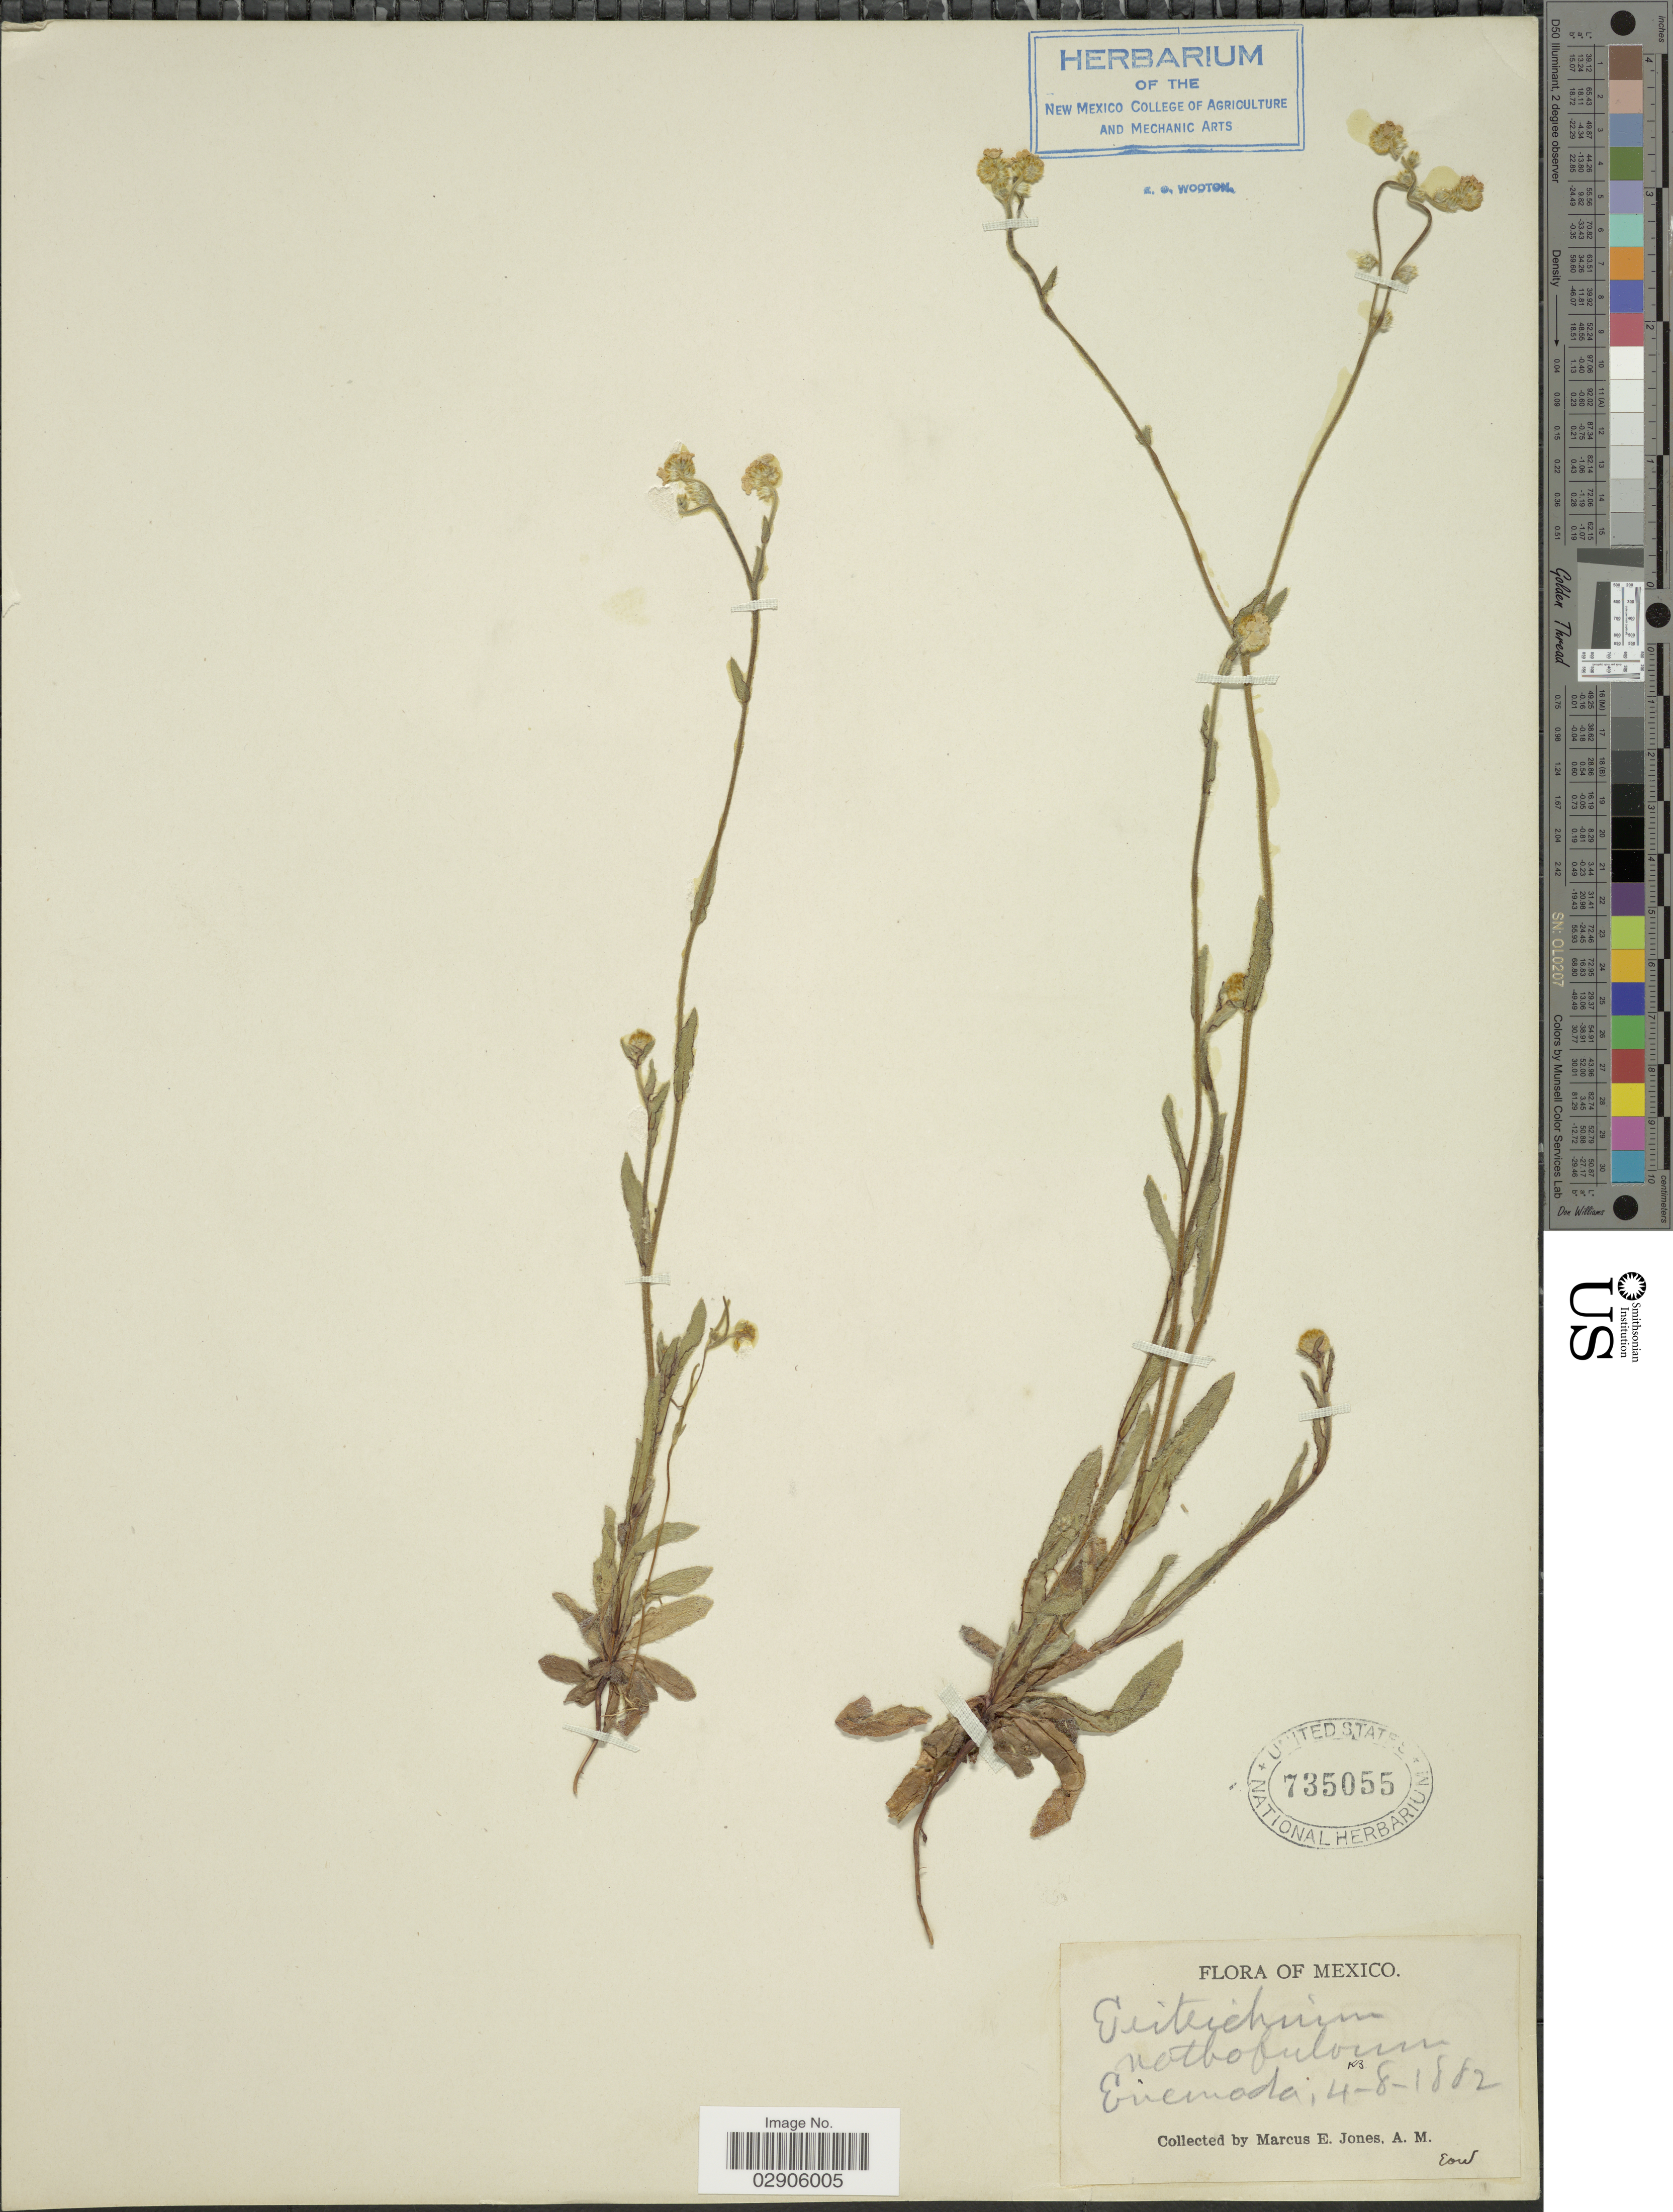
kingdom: Plantae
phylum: Tracheophyta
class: Magnoliopsida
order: Boraginales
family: Boraginaceae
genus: Plagiobothrys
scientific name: Plagiobothrys nothofulvus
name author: (A. Gray) A. Gray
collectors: M. E. Jones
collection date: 1882-08-04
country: Mexico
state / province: Baja California Norte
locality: Ensenada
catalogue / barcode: US 735055